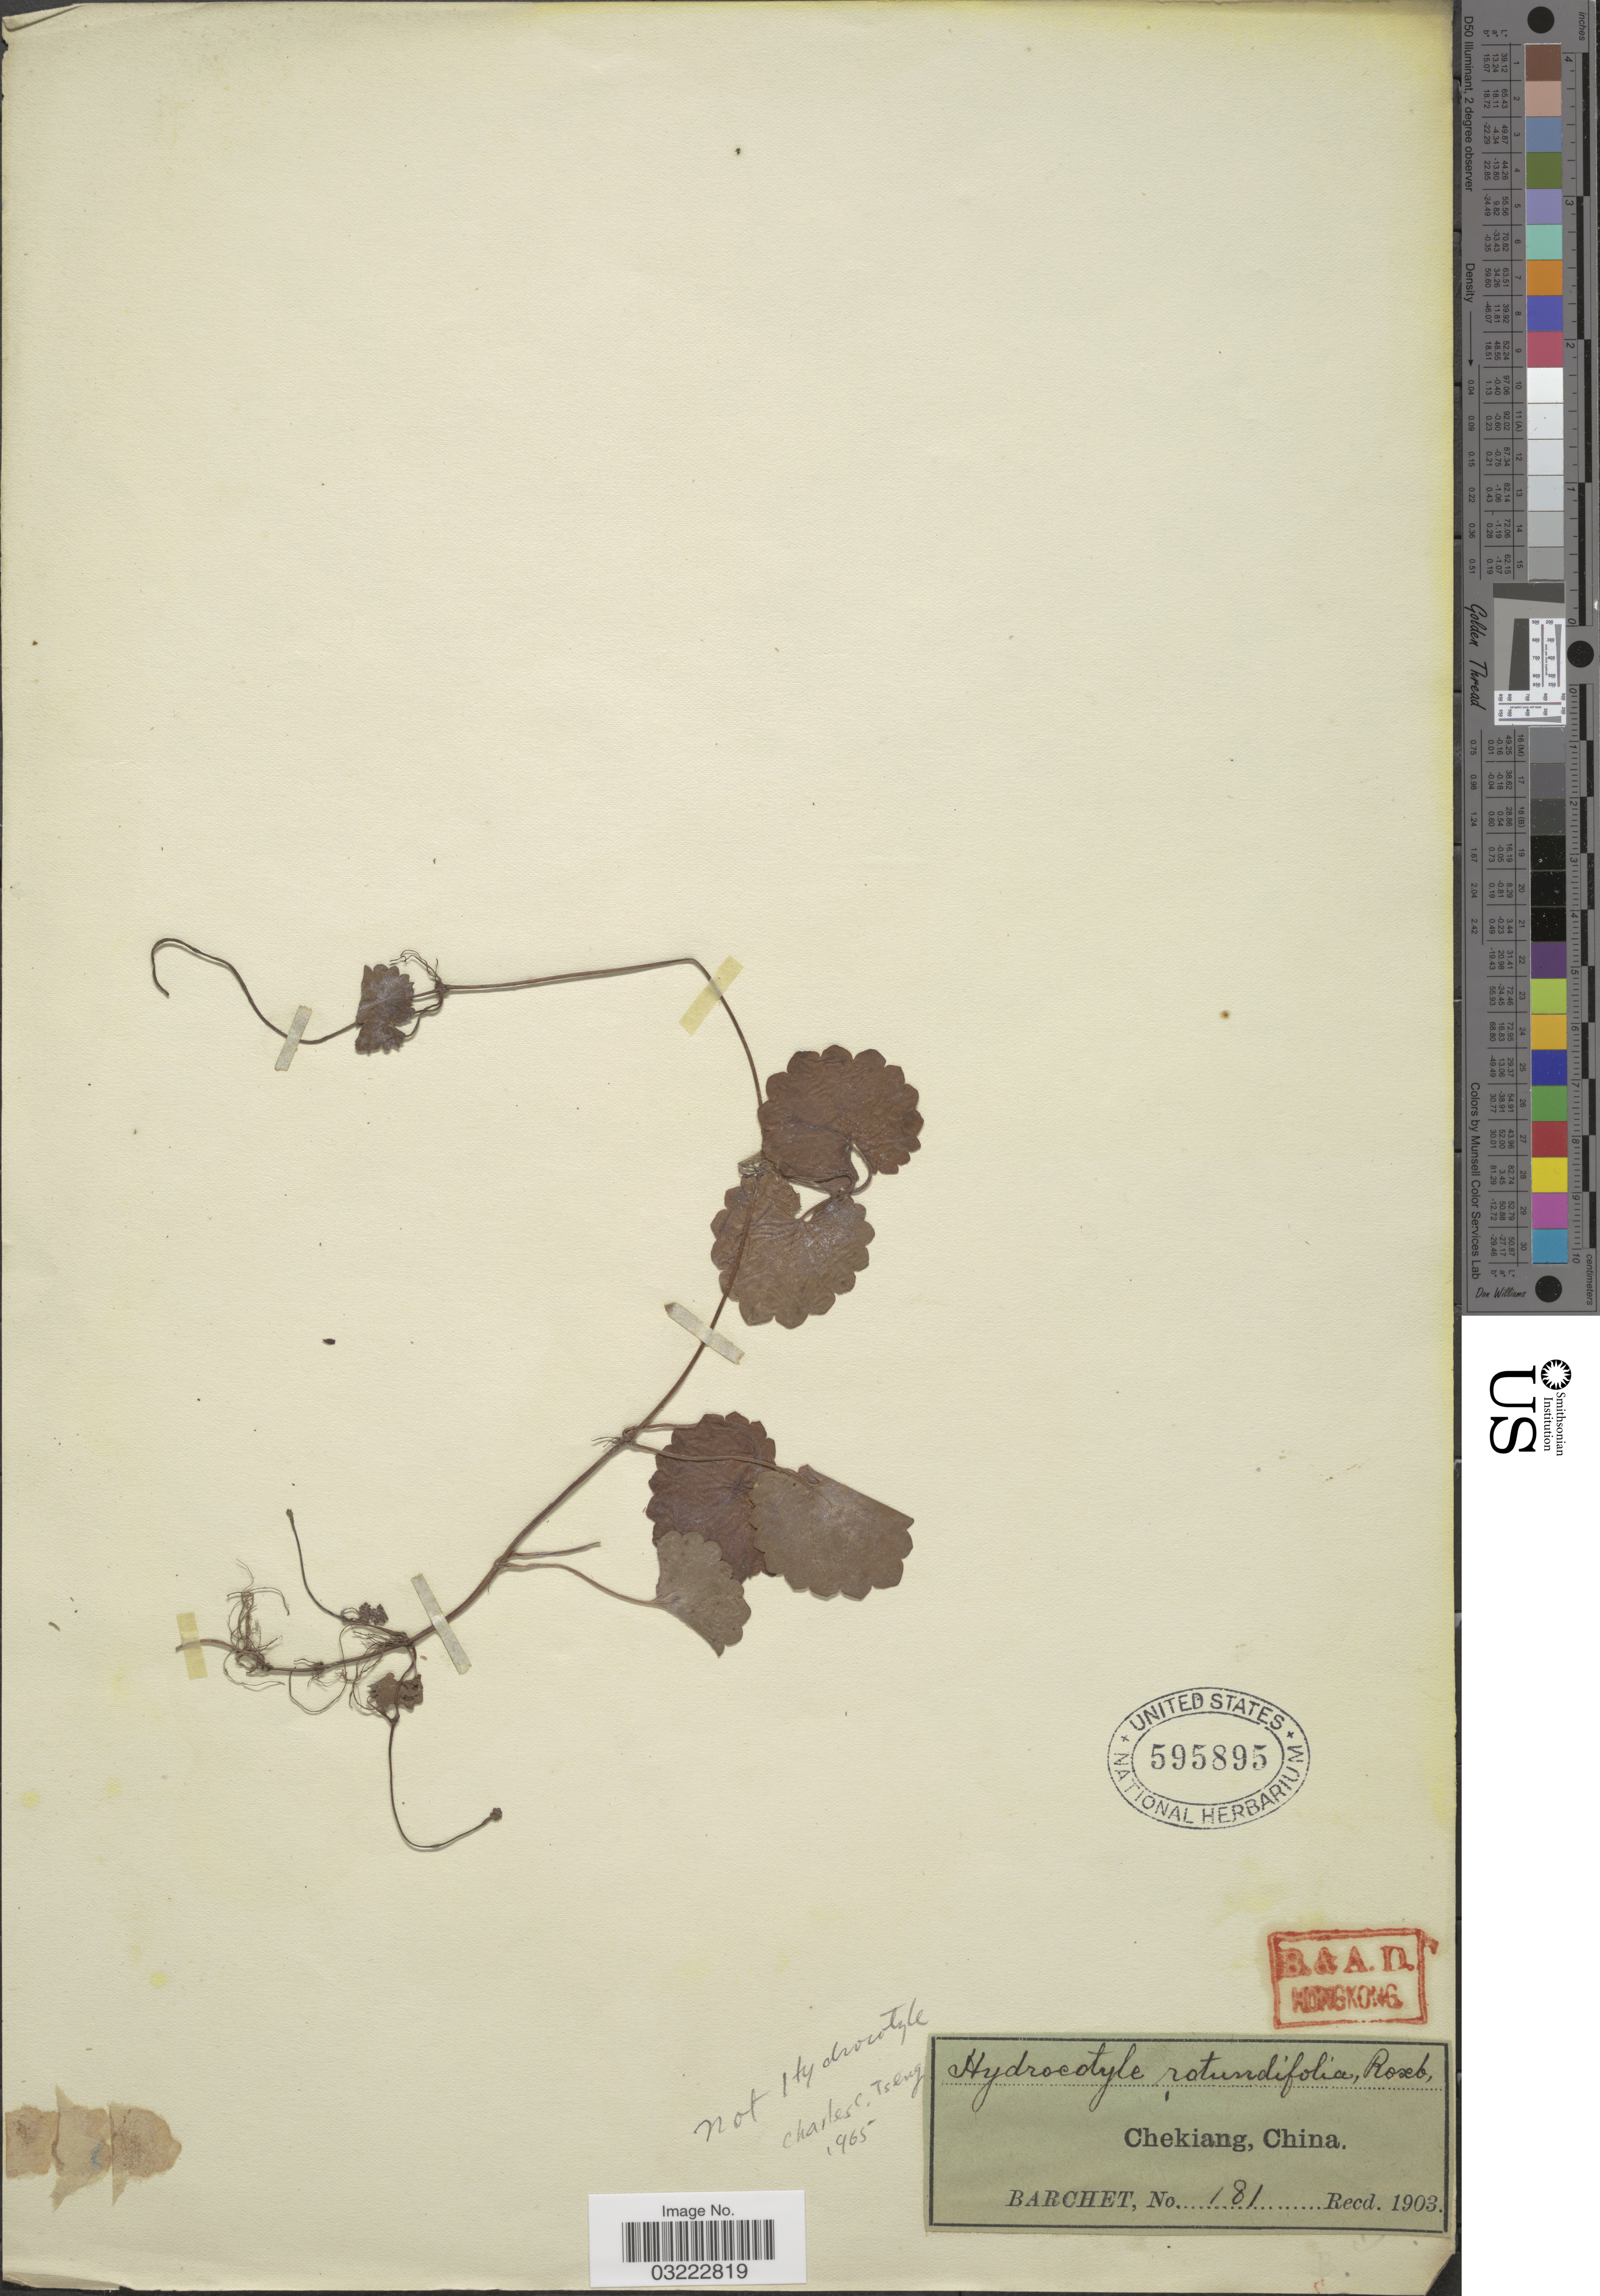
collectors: Barchet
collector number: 181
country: China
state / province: Zhejiang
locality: Chekiang.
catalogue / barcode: US 595895